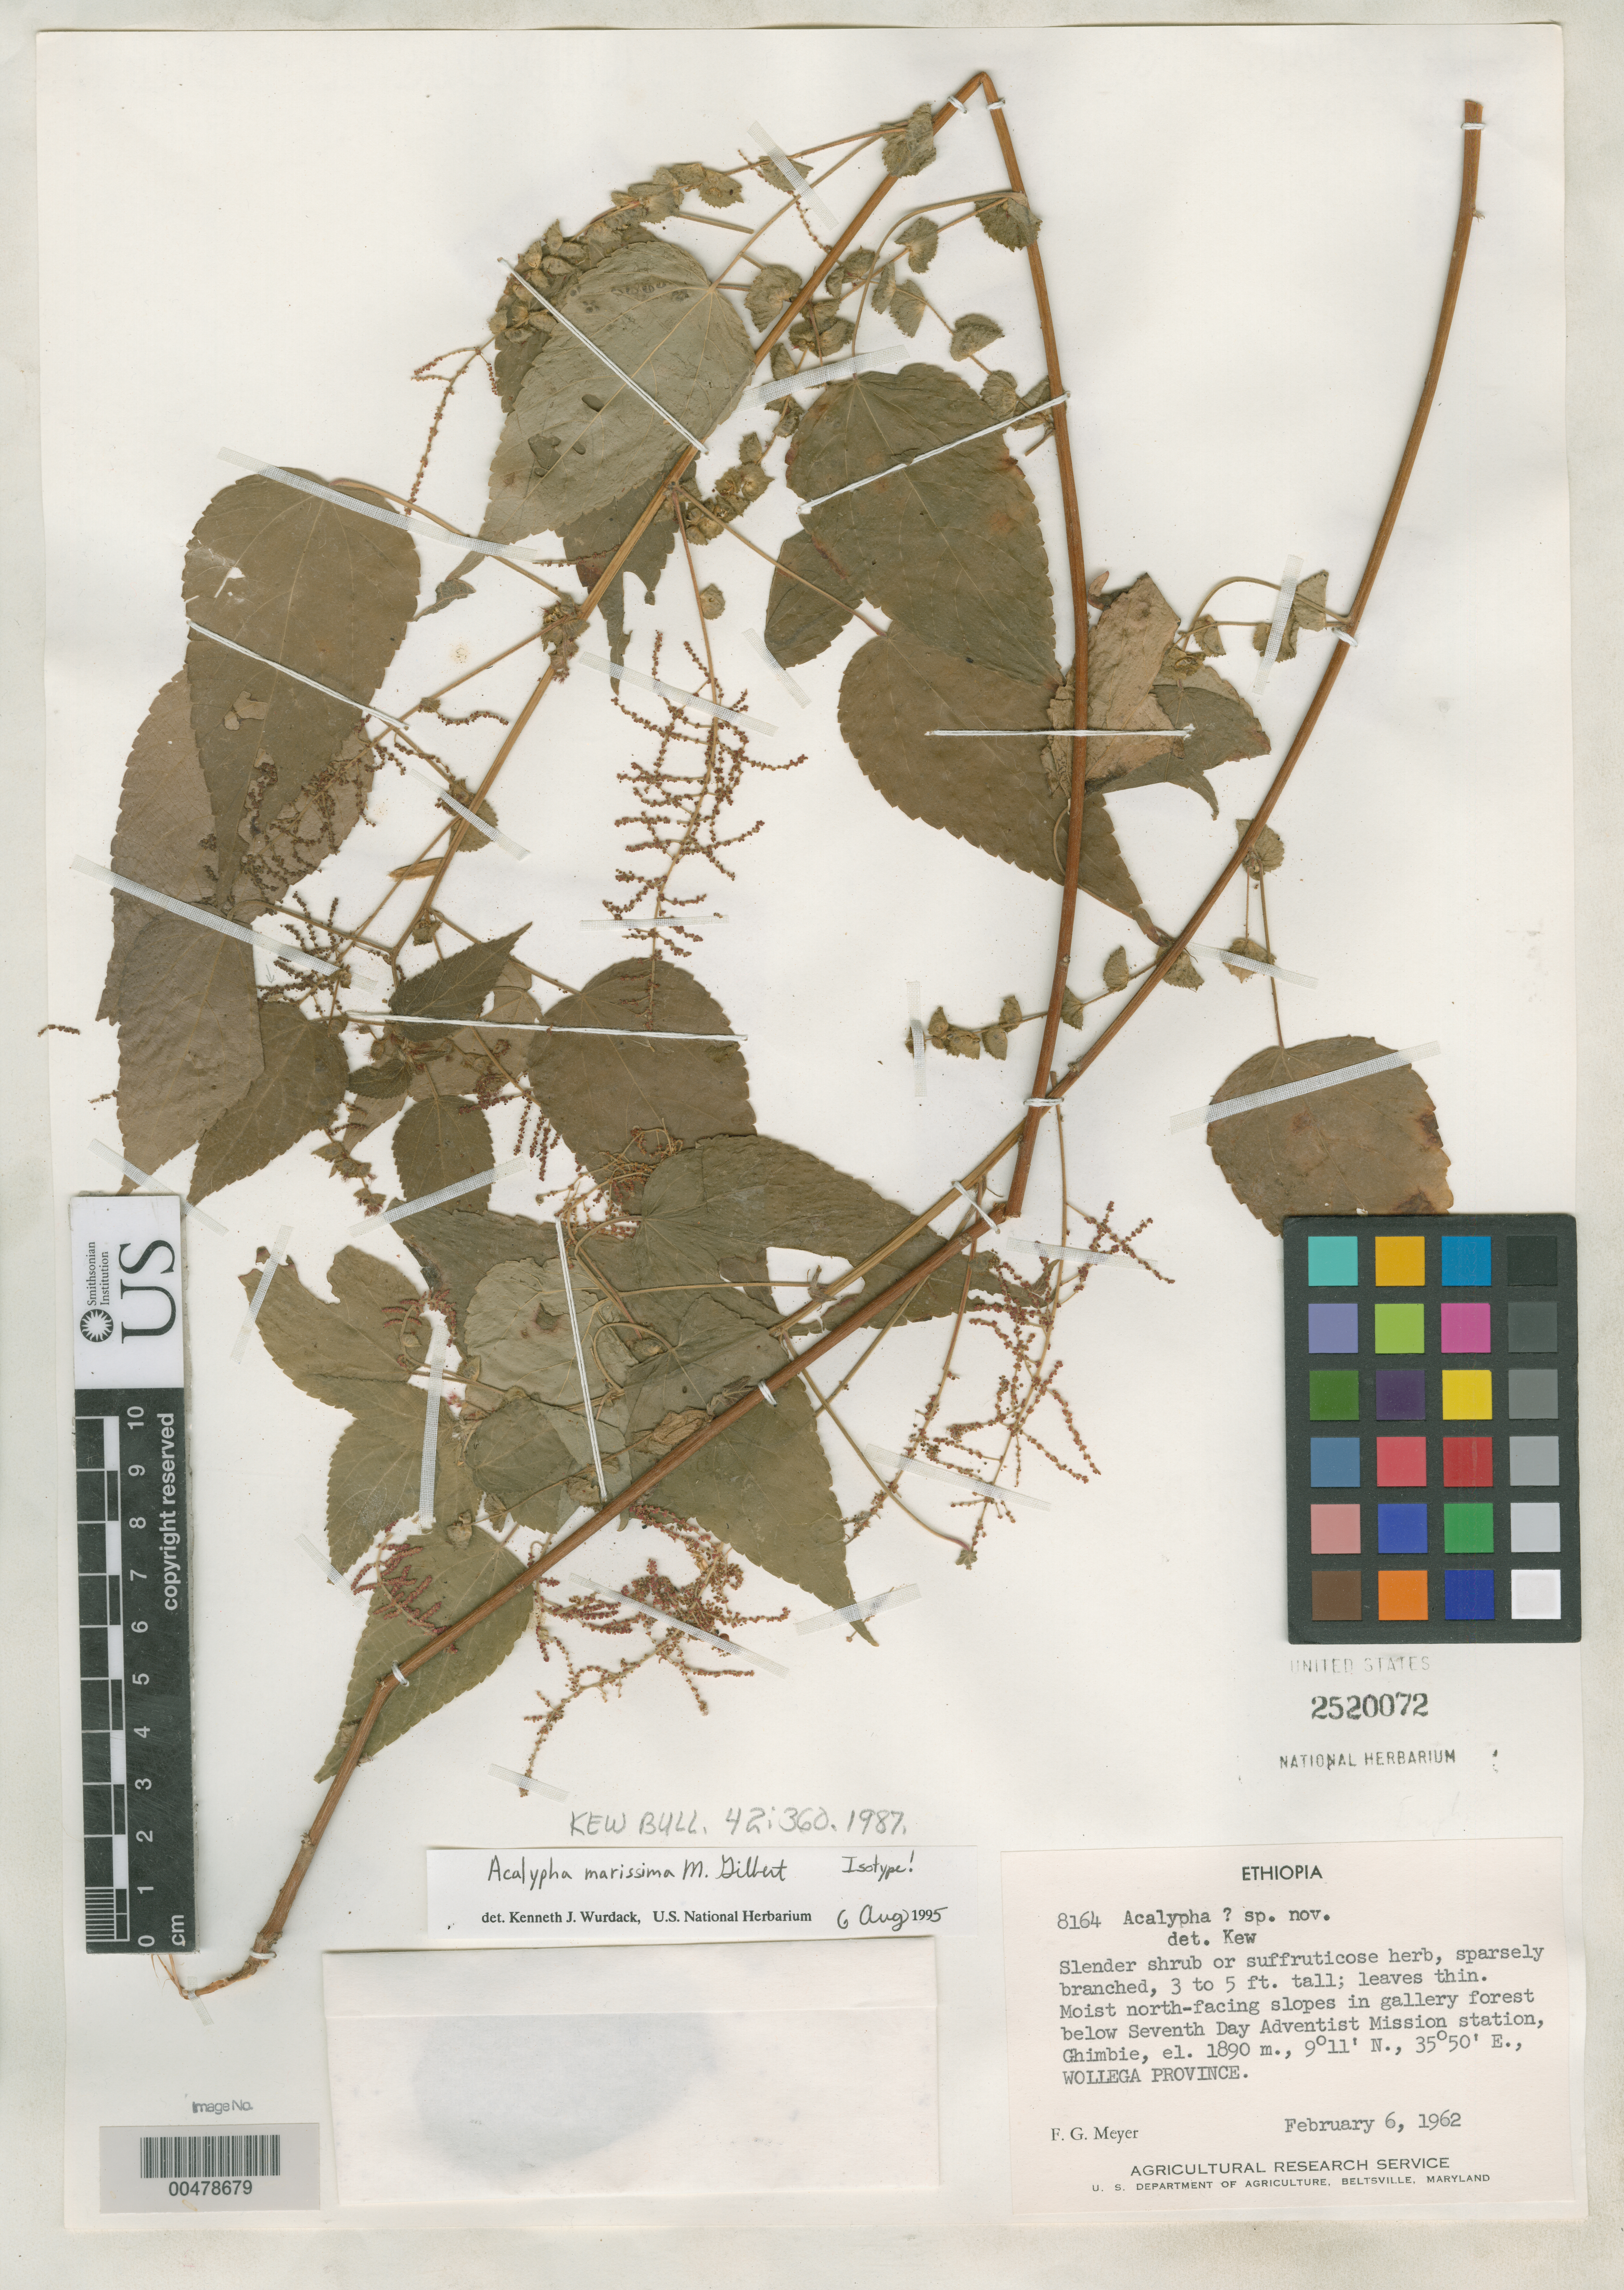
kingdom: Plantae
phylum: Tracheophyta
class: Magnoliopsida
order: Malpighiales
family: Euphorbiaceae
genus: Acalypha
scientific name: Acalypha marissima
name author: Gilbert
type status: Isotype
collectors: F. G. Meyer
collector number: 8164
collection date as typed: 06 Feb 1962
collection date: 1962-02-06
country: Ethiopia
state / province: Oromiya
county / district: Welega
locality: N facing slopes in gallery forest below Seventh Day Adventist Mission Station, Ghimbie.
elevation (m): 1890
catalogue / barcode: US 2520072